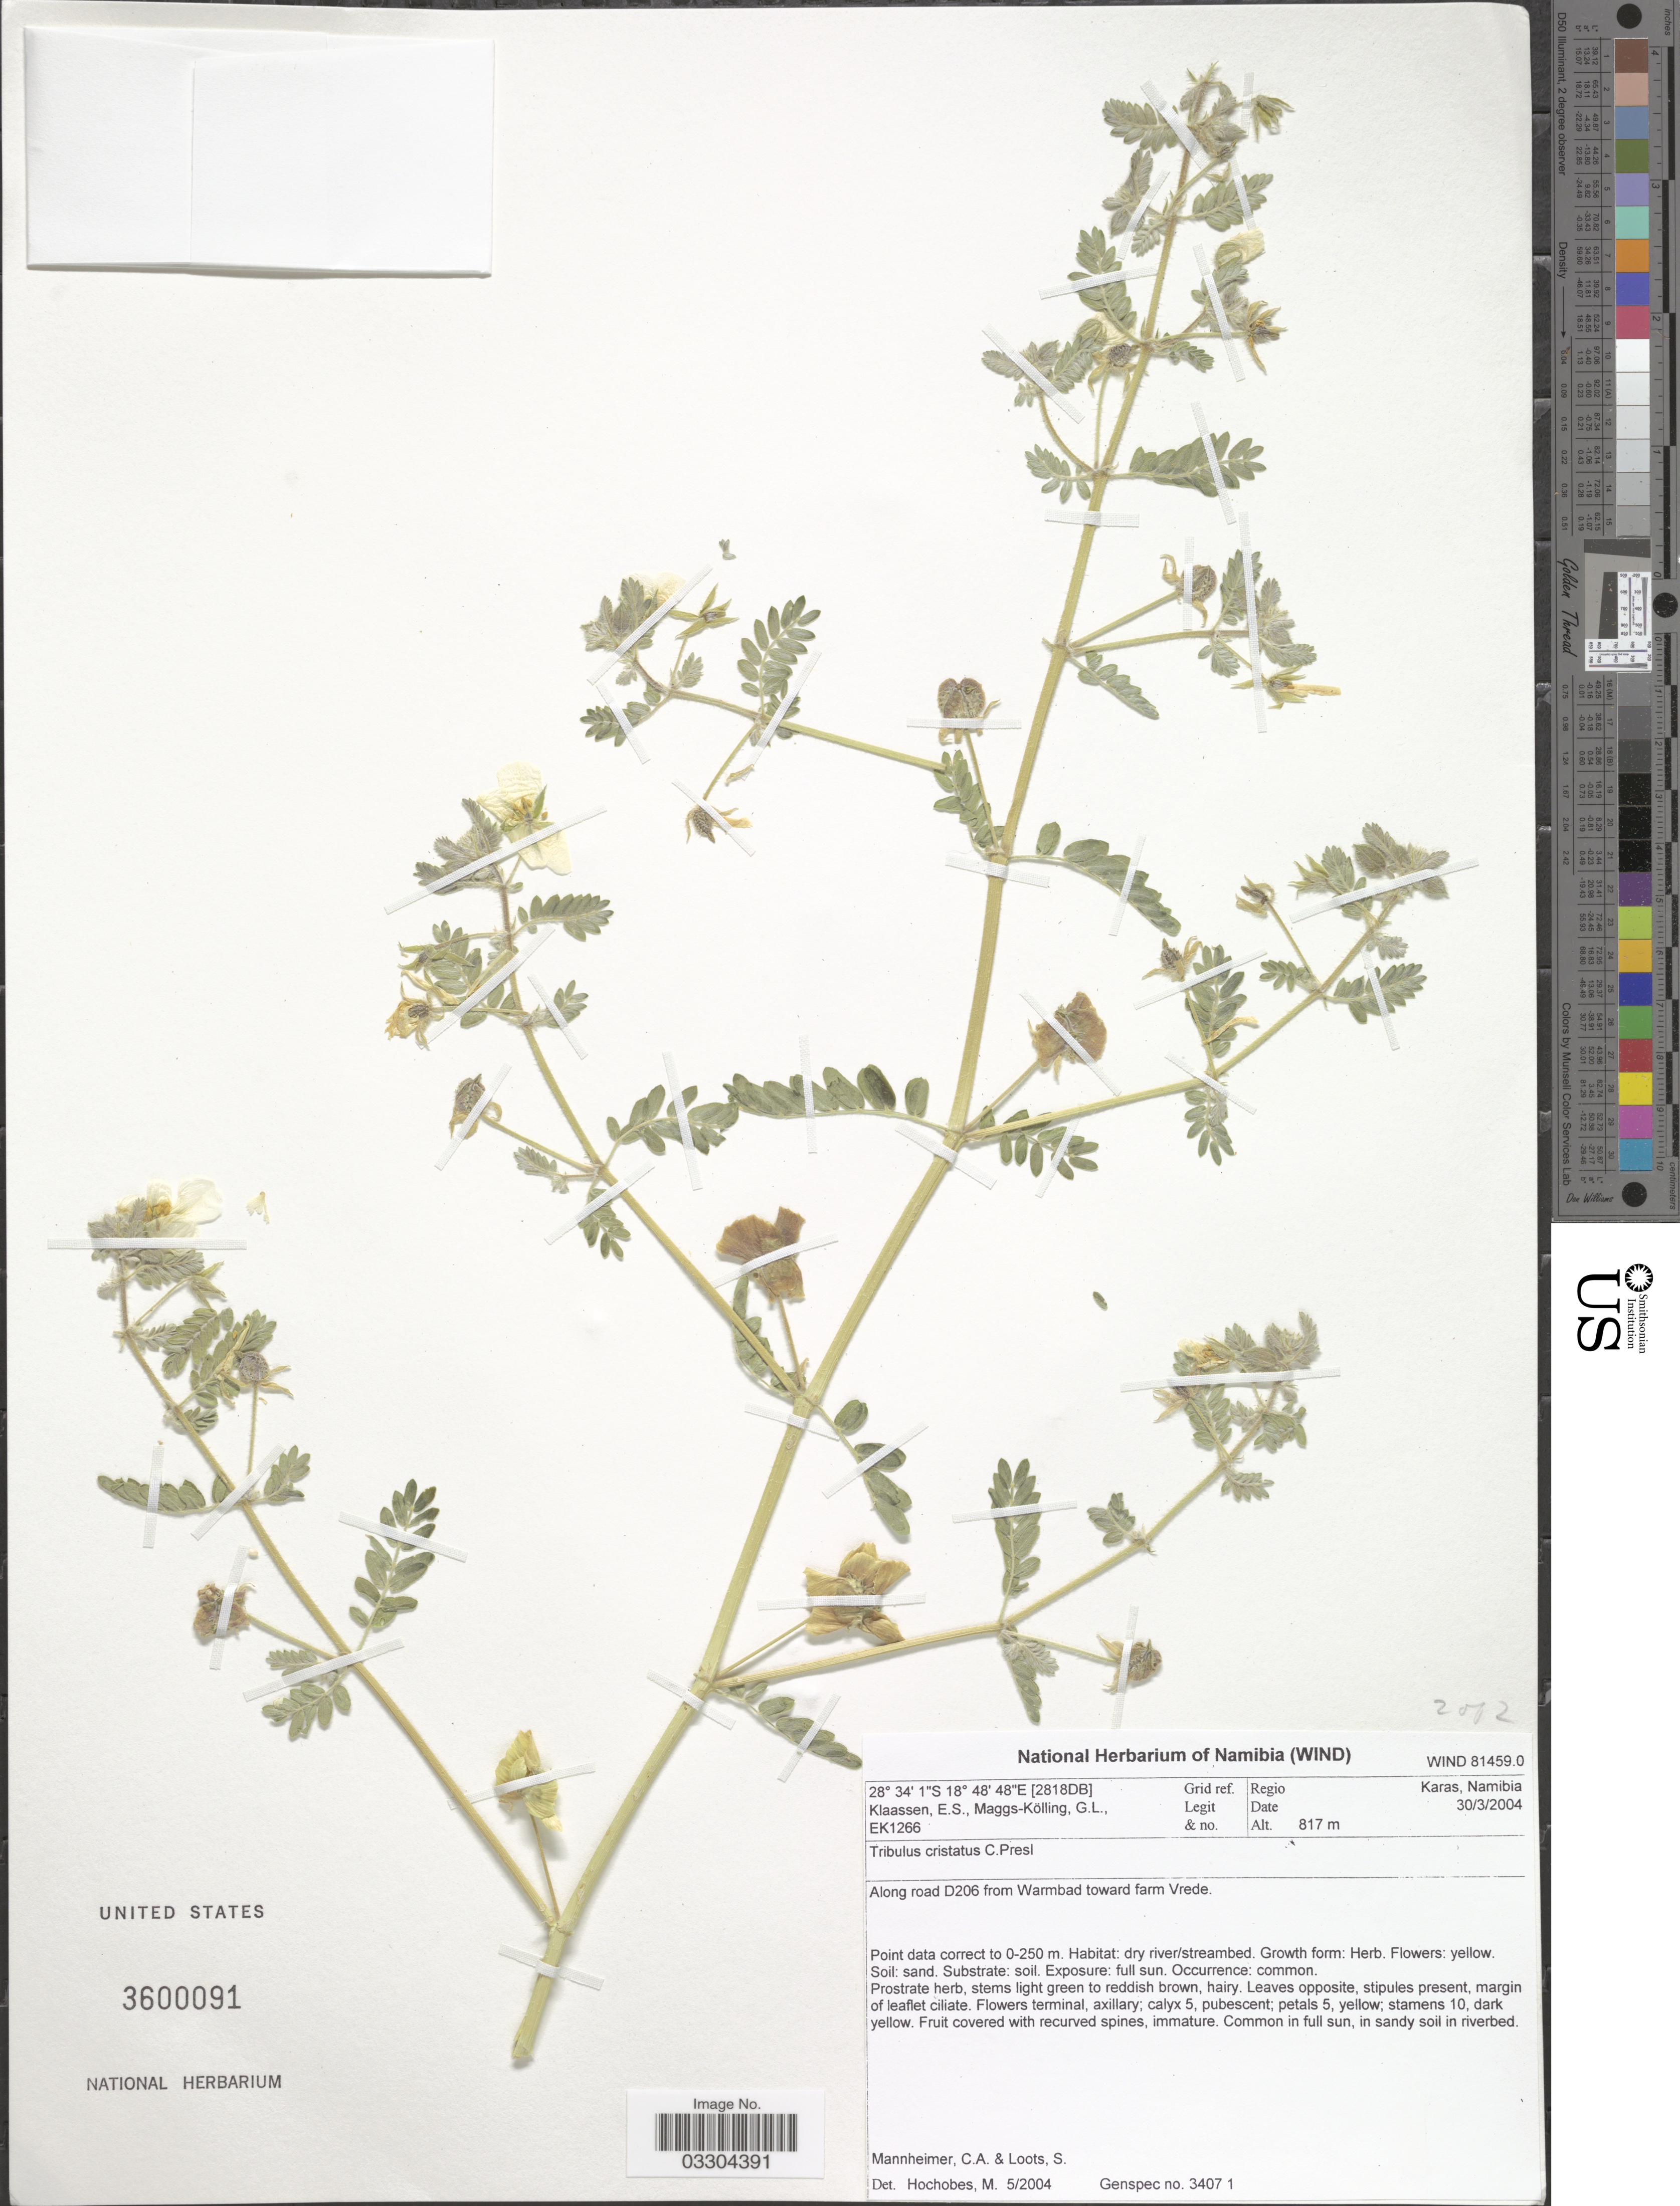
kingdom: Plantae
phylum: Tracheophyta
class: Magnoliopsida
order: Zygophyllales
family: Zygophyllaceae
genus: Tribulus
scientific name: Tribulus cristatus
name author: C. Presl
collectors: E. S. Klaassen & G. L. Maggs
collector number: EK1266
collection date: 2004-03-30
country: Namibia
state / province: Karas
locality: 2818DB Grid ref. Along road D206 from Warmbad toward farm Vrede.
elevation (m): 817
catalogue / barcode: US 3600091